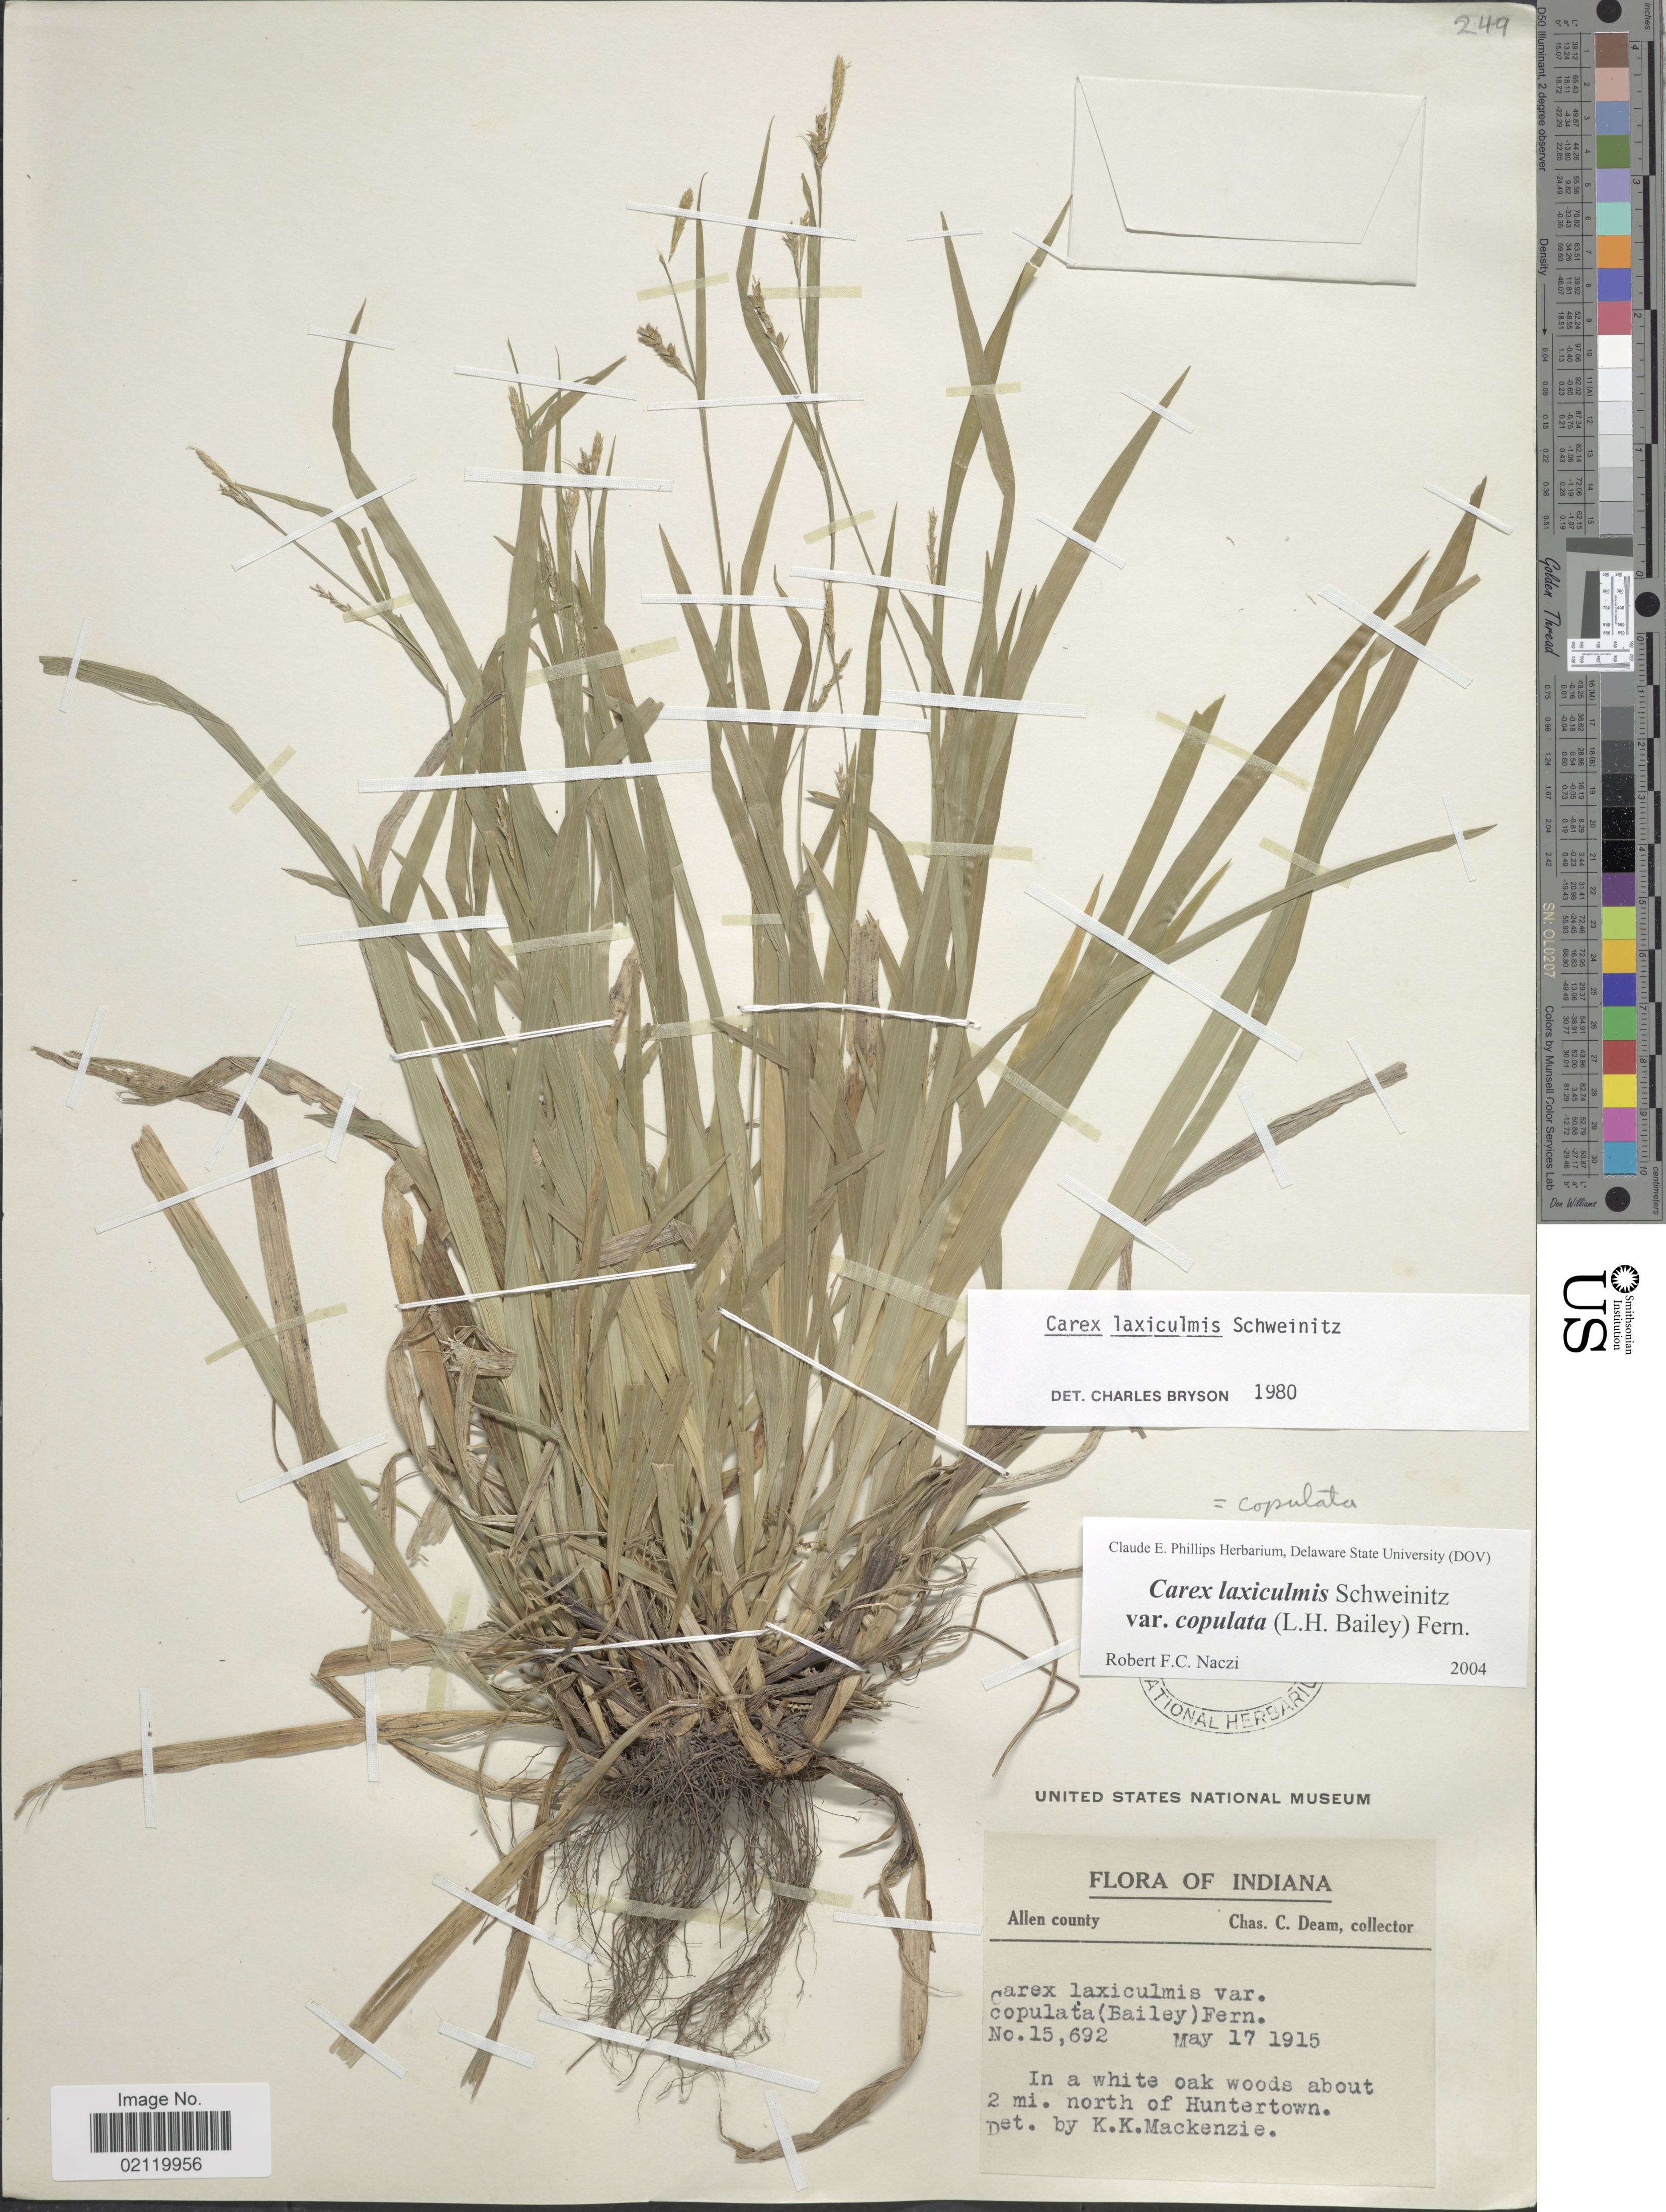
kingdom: Plantae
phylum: Tracheophyta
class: Liliopsida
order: Poales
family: Cyperaceae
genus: Carex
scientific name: Carex laxiculmis var. copulata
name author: (L.H. Bailey) Fernald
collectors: C. C. Deam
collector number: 15692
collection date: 1915-05-17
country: United States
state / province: Indiana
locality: Allen county. In a white oak woods about 2 mi. north of Huntertown